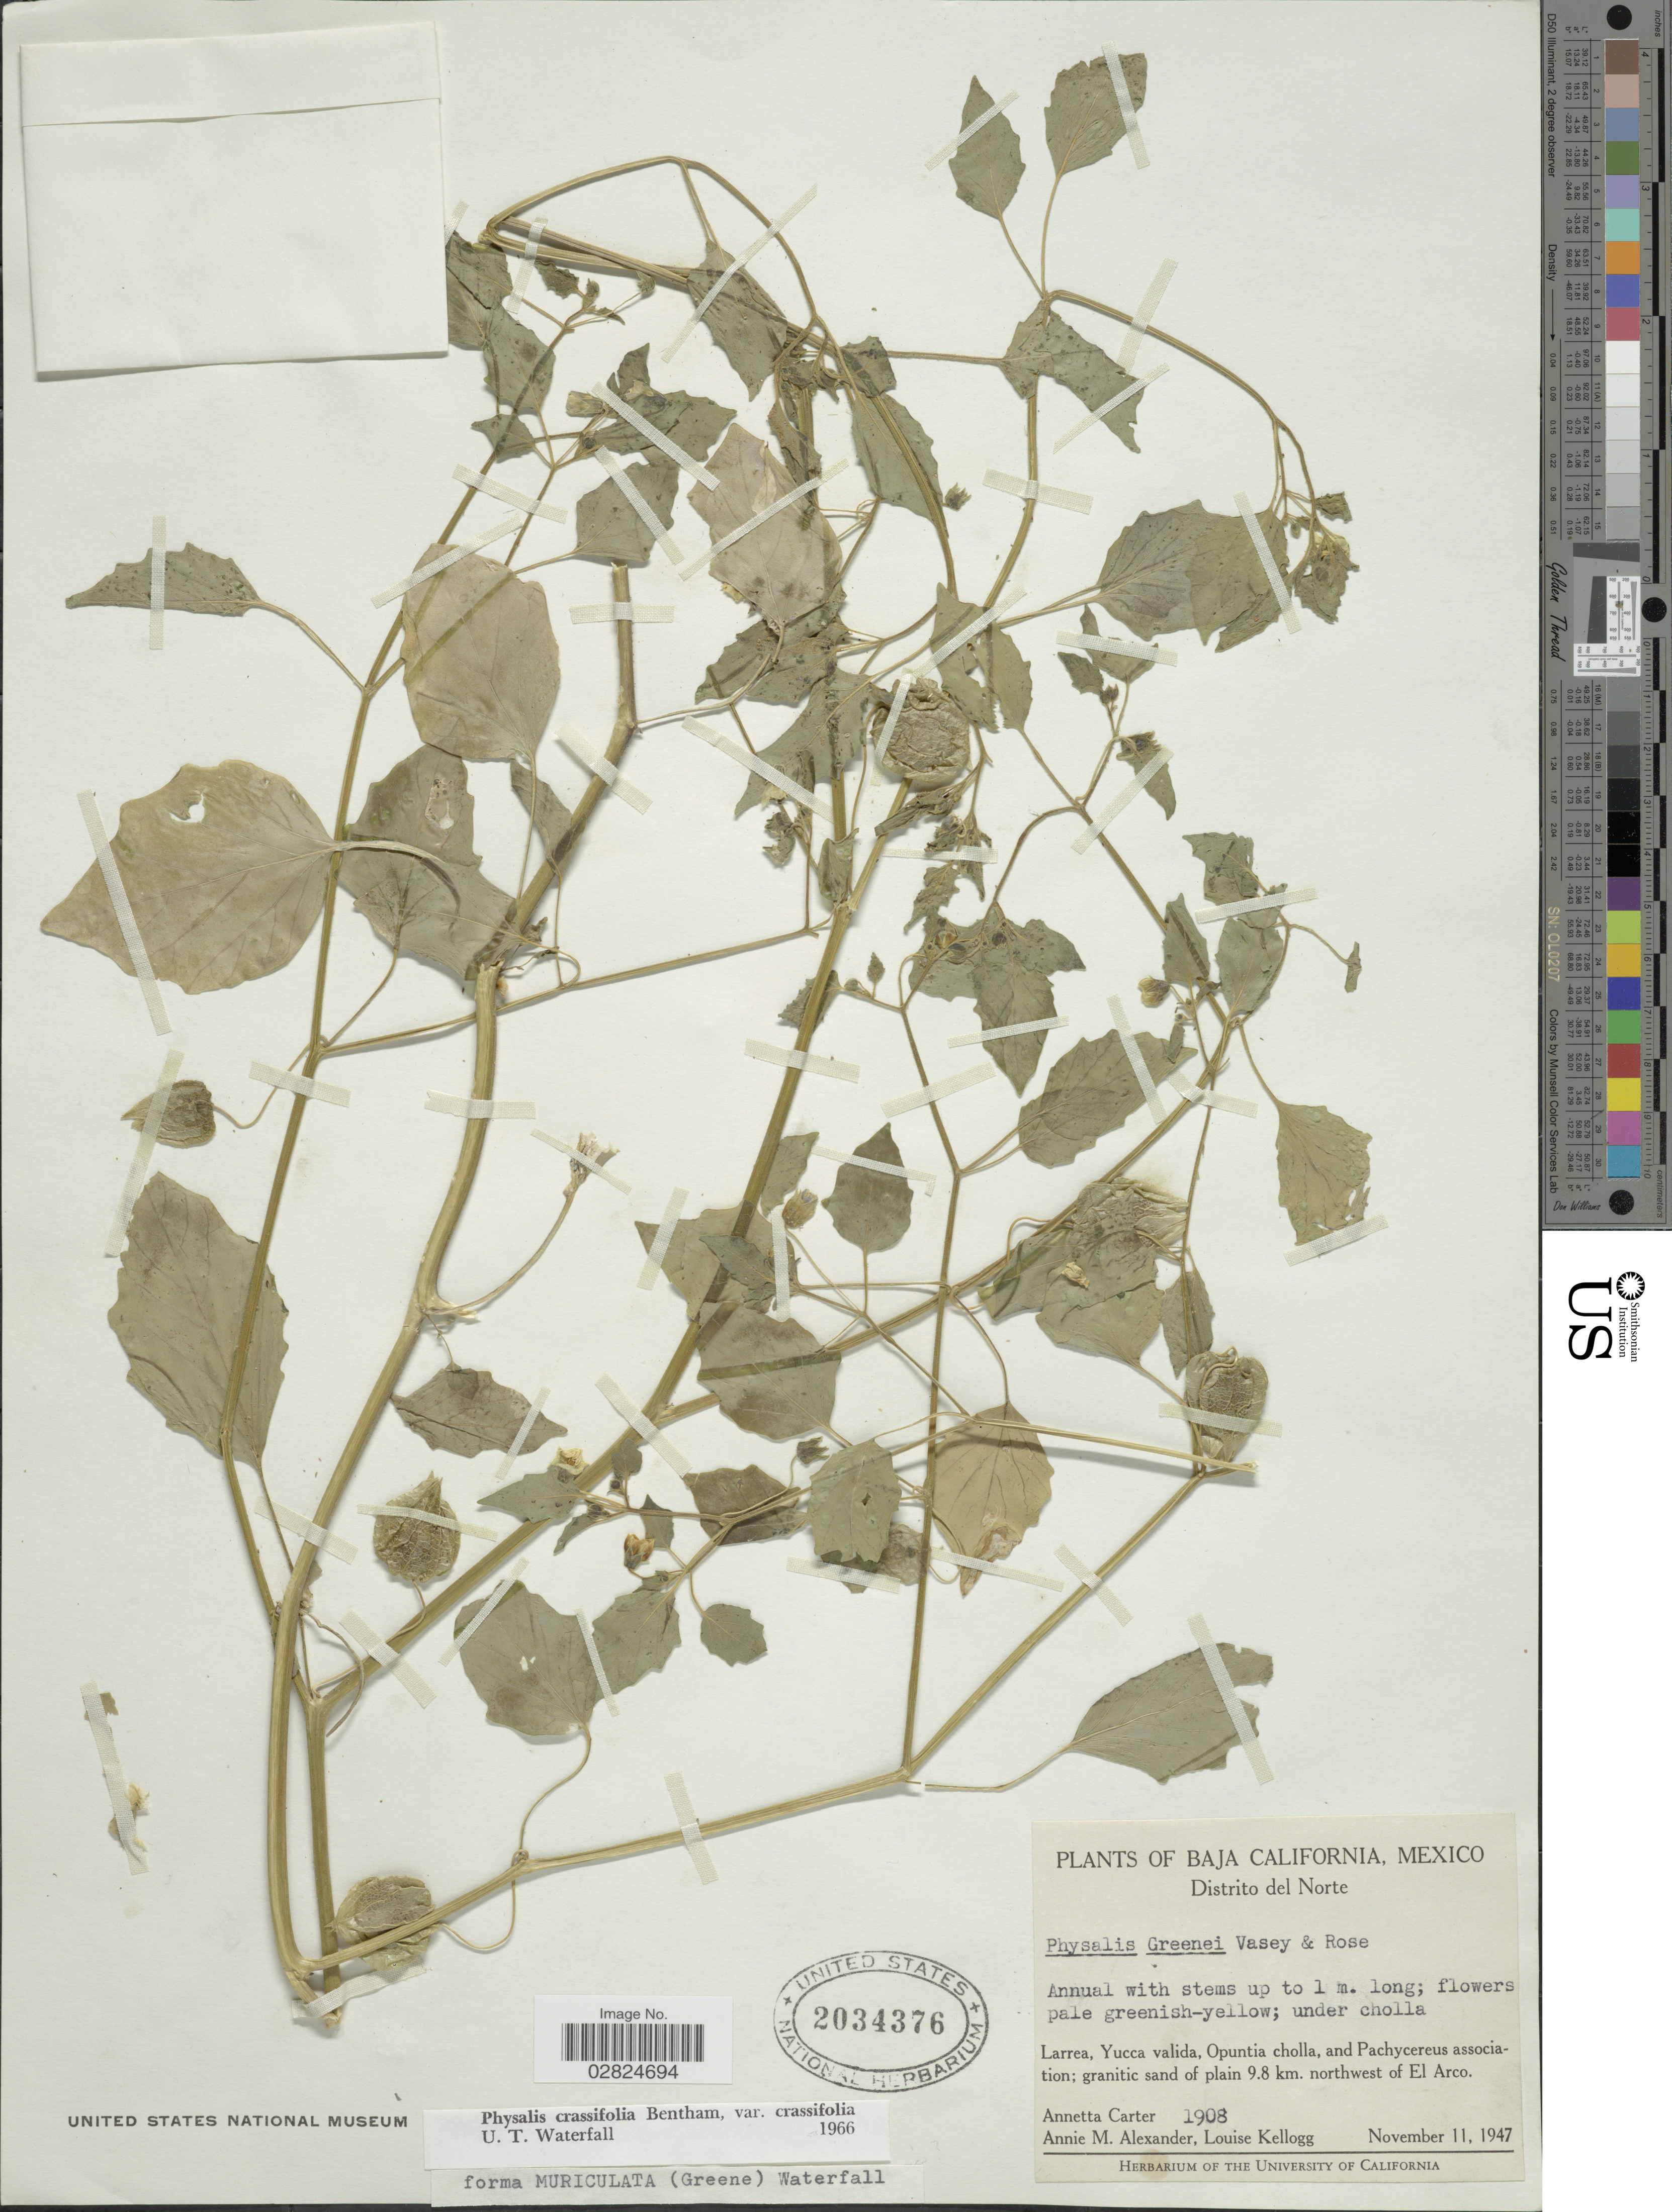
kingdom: Plantae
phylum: Tracheophyta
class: Magnoliopsida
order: Solanales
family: Solanaceae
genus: Physalis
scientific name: Physalis crassifolia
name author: Benth.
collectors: A. Carter, A. M. Alexander & L. Kellog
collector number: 1908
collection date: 1947-11-11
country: Mexico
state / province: Baja California Norte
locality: Distrito del Norte. granitic sand of plain 9.8 km. northwest of El Arco.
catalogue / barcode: US 2034376